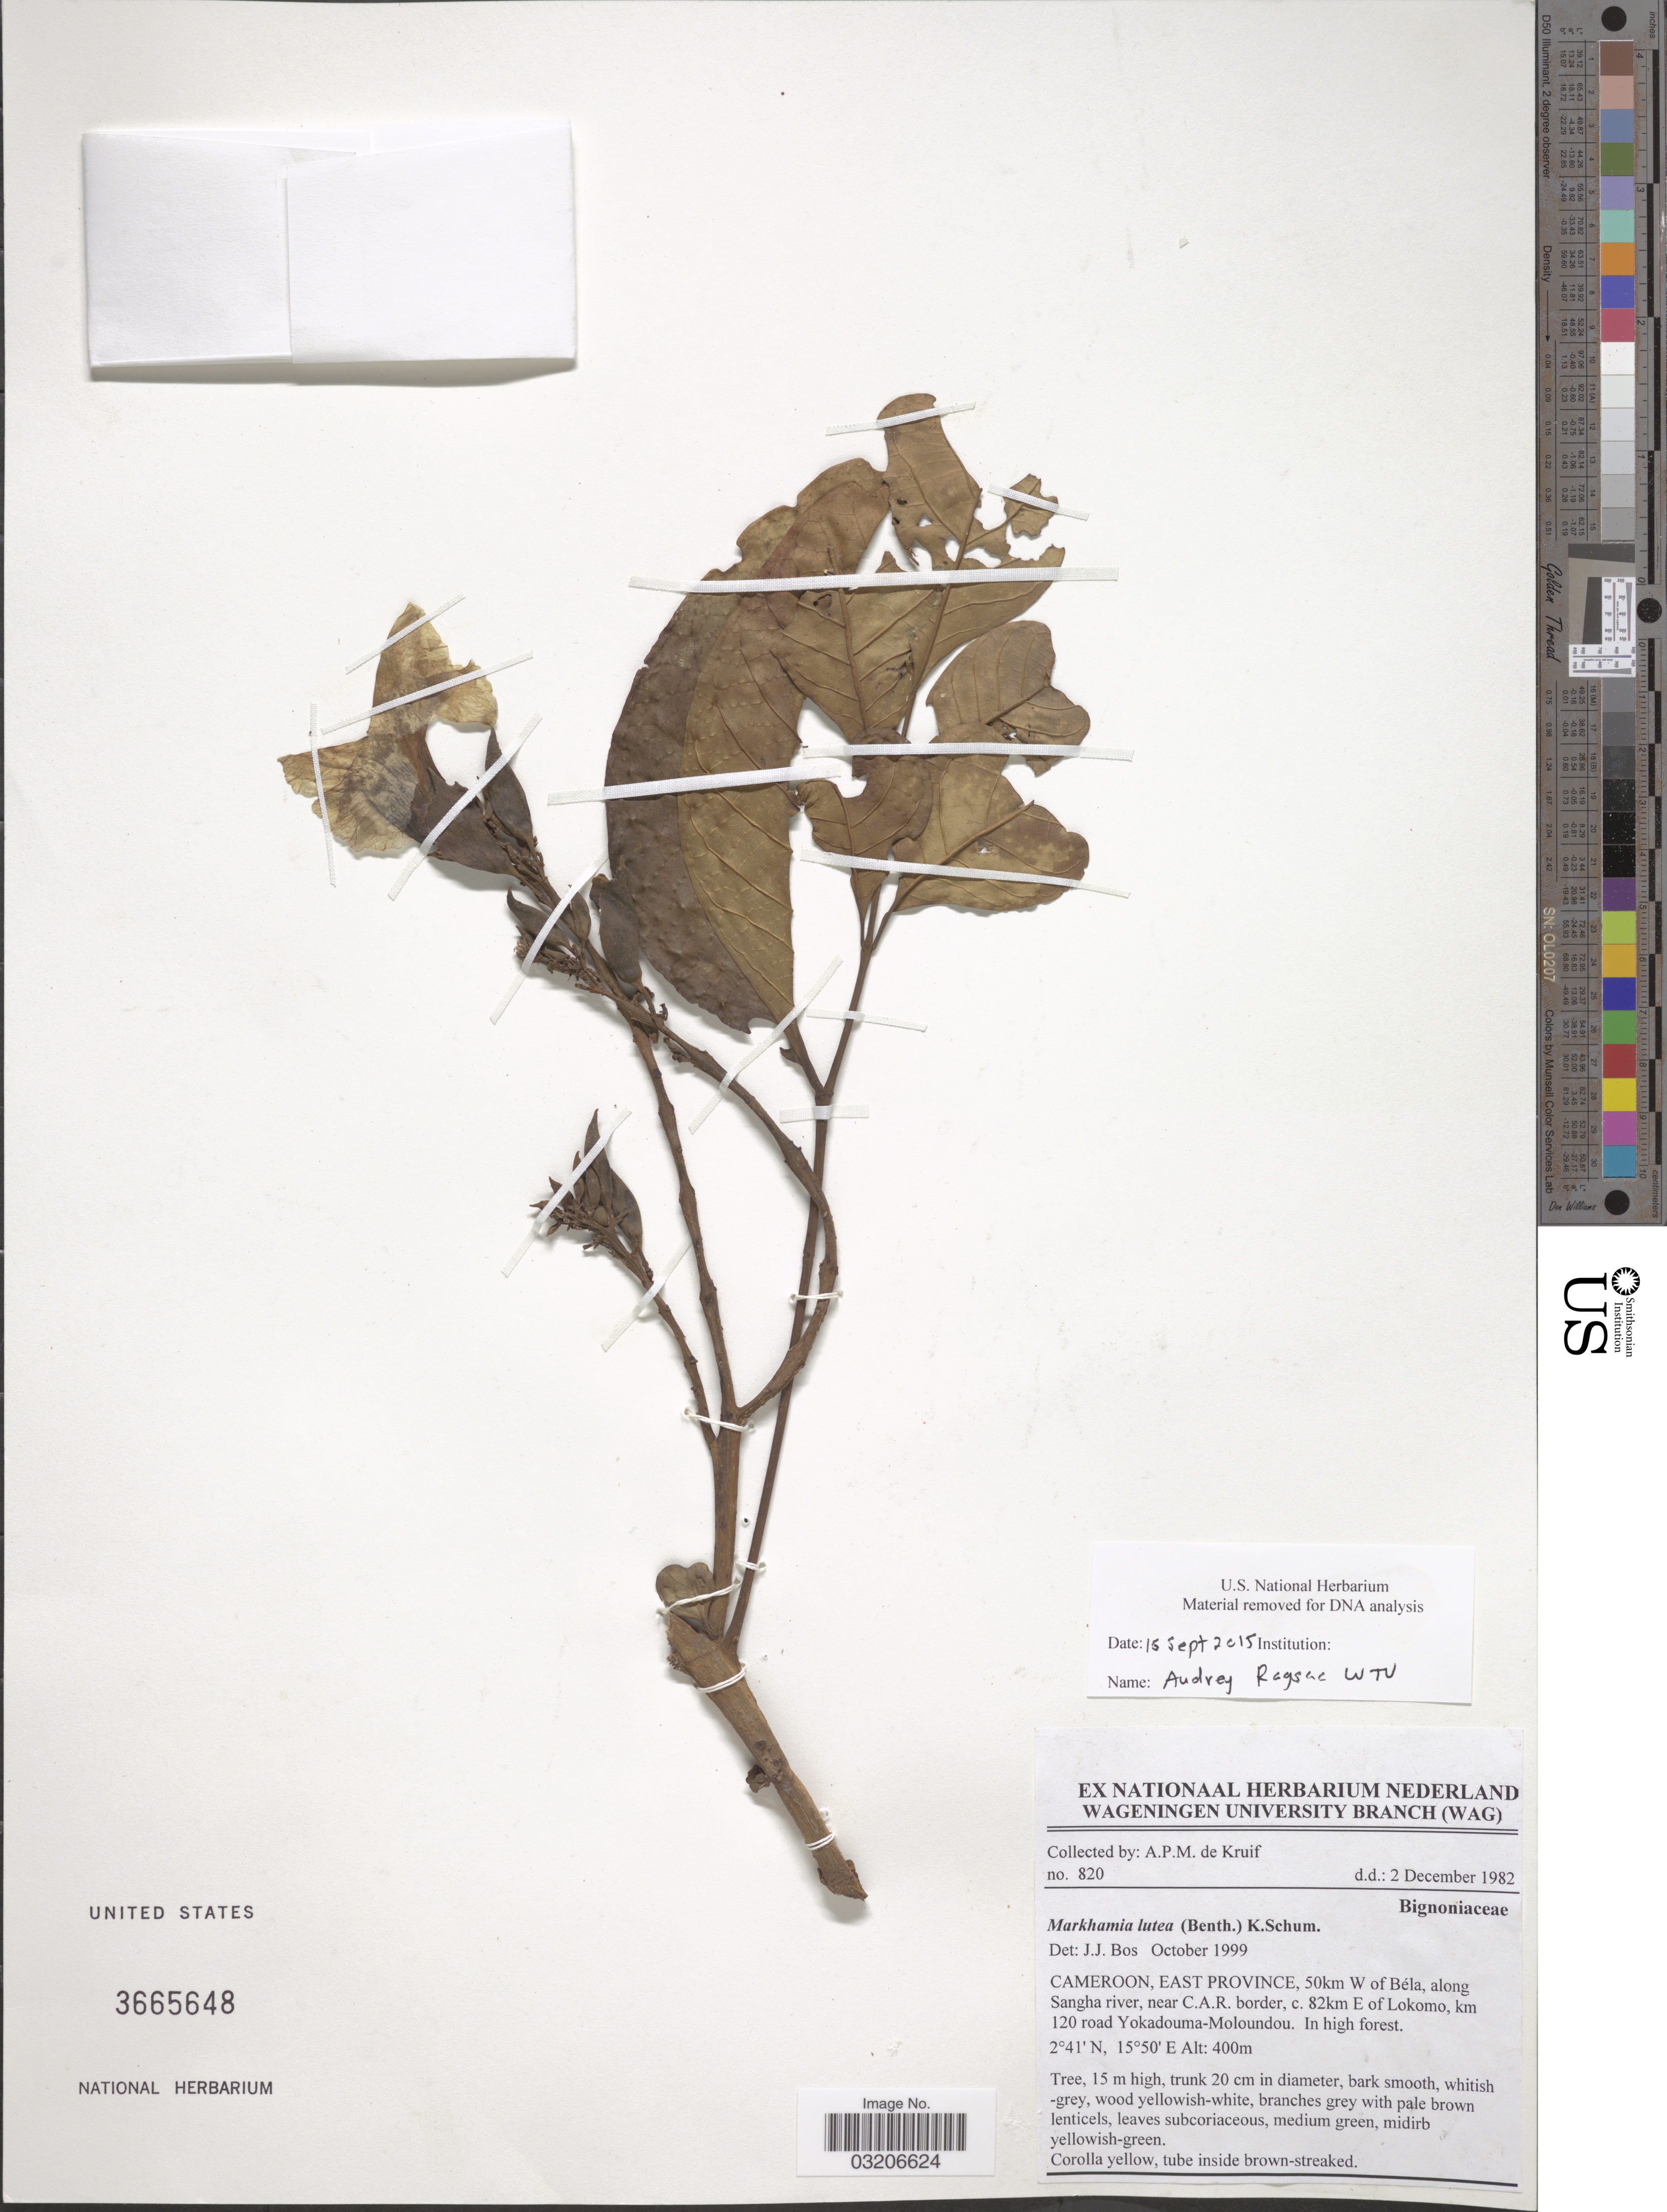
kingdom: Plantae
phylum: Tracheophyta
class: Magnoliopsida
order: Lamiales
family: Bignoniaceae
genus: Markhamia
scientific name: Markhamia lutea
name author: (Benth.) K. Schum.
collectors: A. P. de Kruif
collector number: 820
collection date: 1982-12-02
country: Cameroon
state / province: Est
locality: East Province, 50km W of Béla, along Sangha river, near C.A.R. border, c. 82km E of Lokomo, km 120 road Yokadouma-Moloundou.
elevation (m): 400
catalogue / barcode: US 3665648